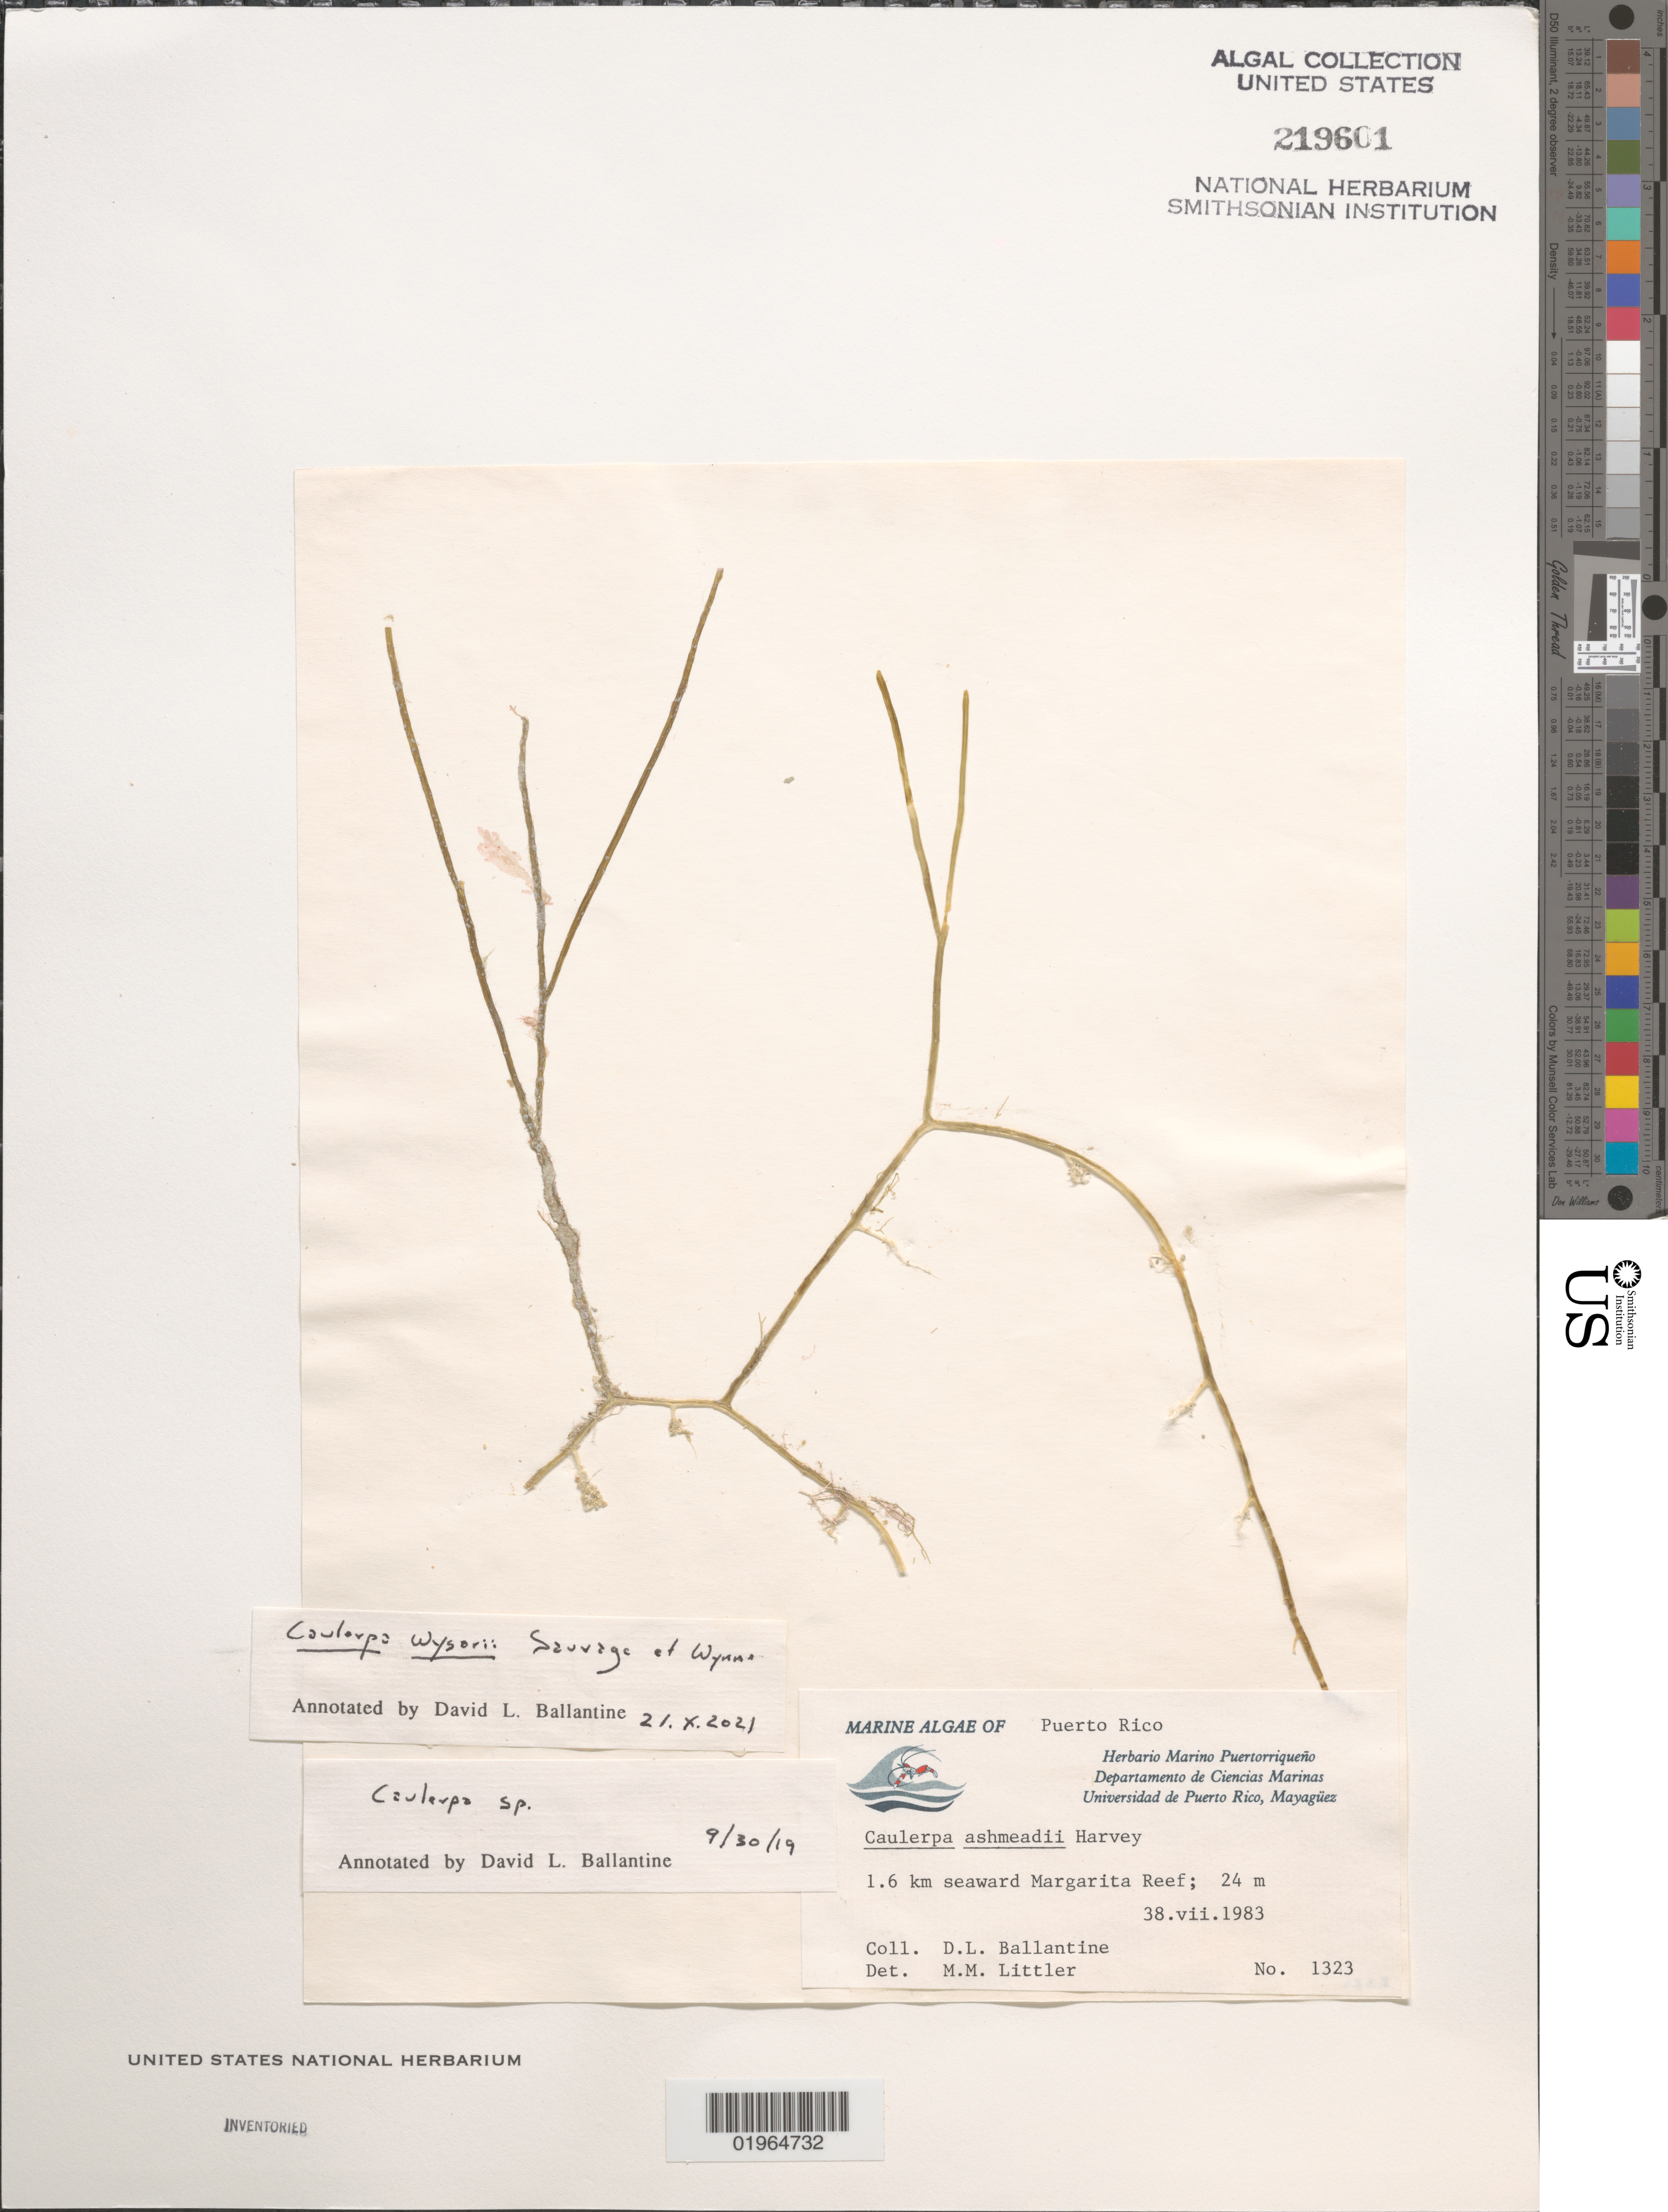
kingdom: Plantae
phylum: Chlorophyta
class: Ulvophyceae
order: Bryopsidales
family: Caulerpaceae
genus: Caulerpa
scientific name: Caulerpa wysorii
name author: Sauvage & M.J. Wynne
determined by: Ballantine, D. L.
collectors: D.L. Ballantine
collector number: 1323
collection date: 1983-07-28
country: Puerto Rico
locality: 1.6 km seaward Media Luna Reef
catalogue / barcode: US 219601